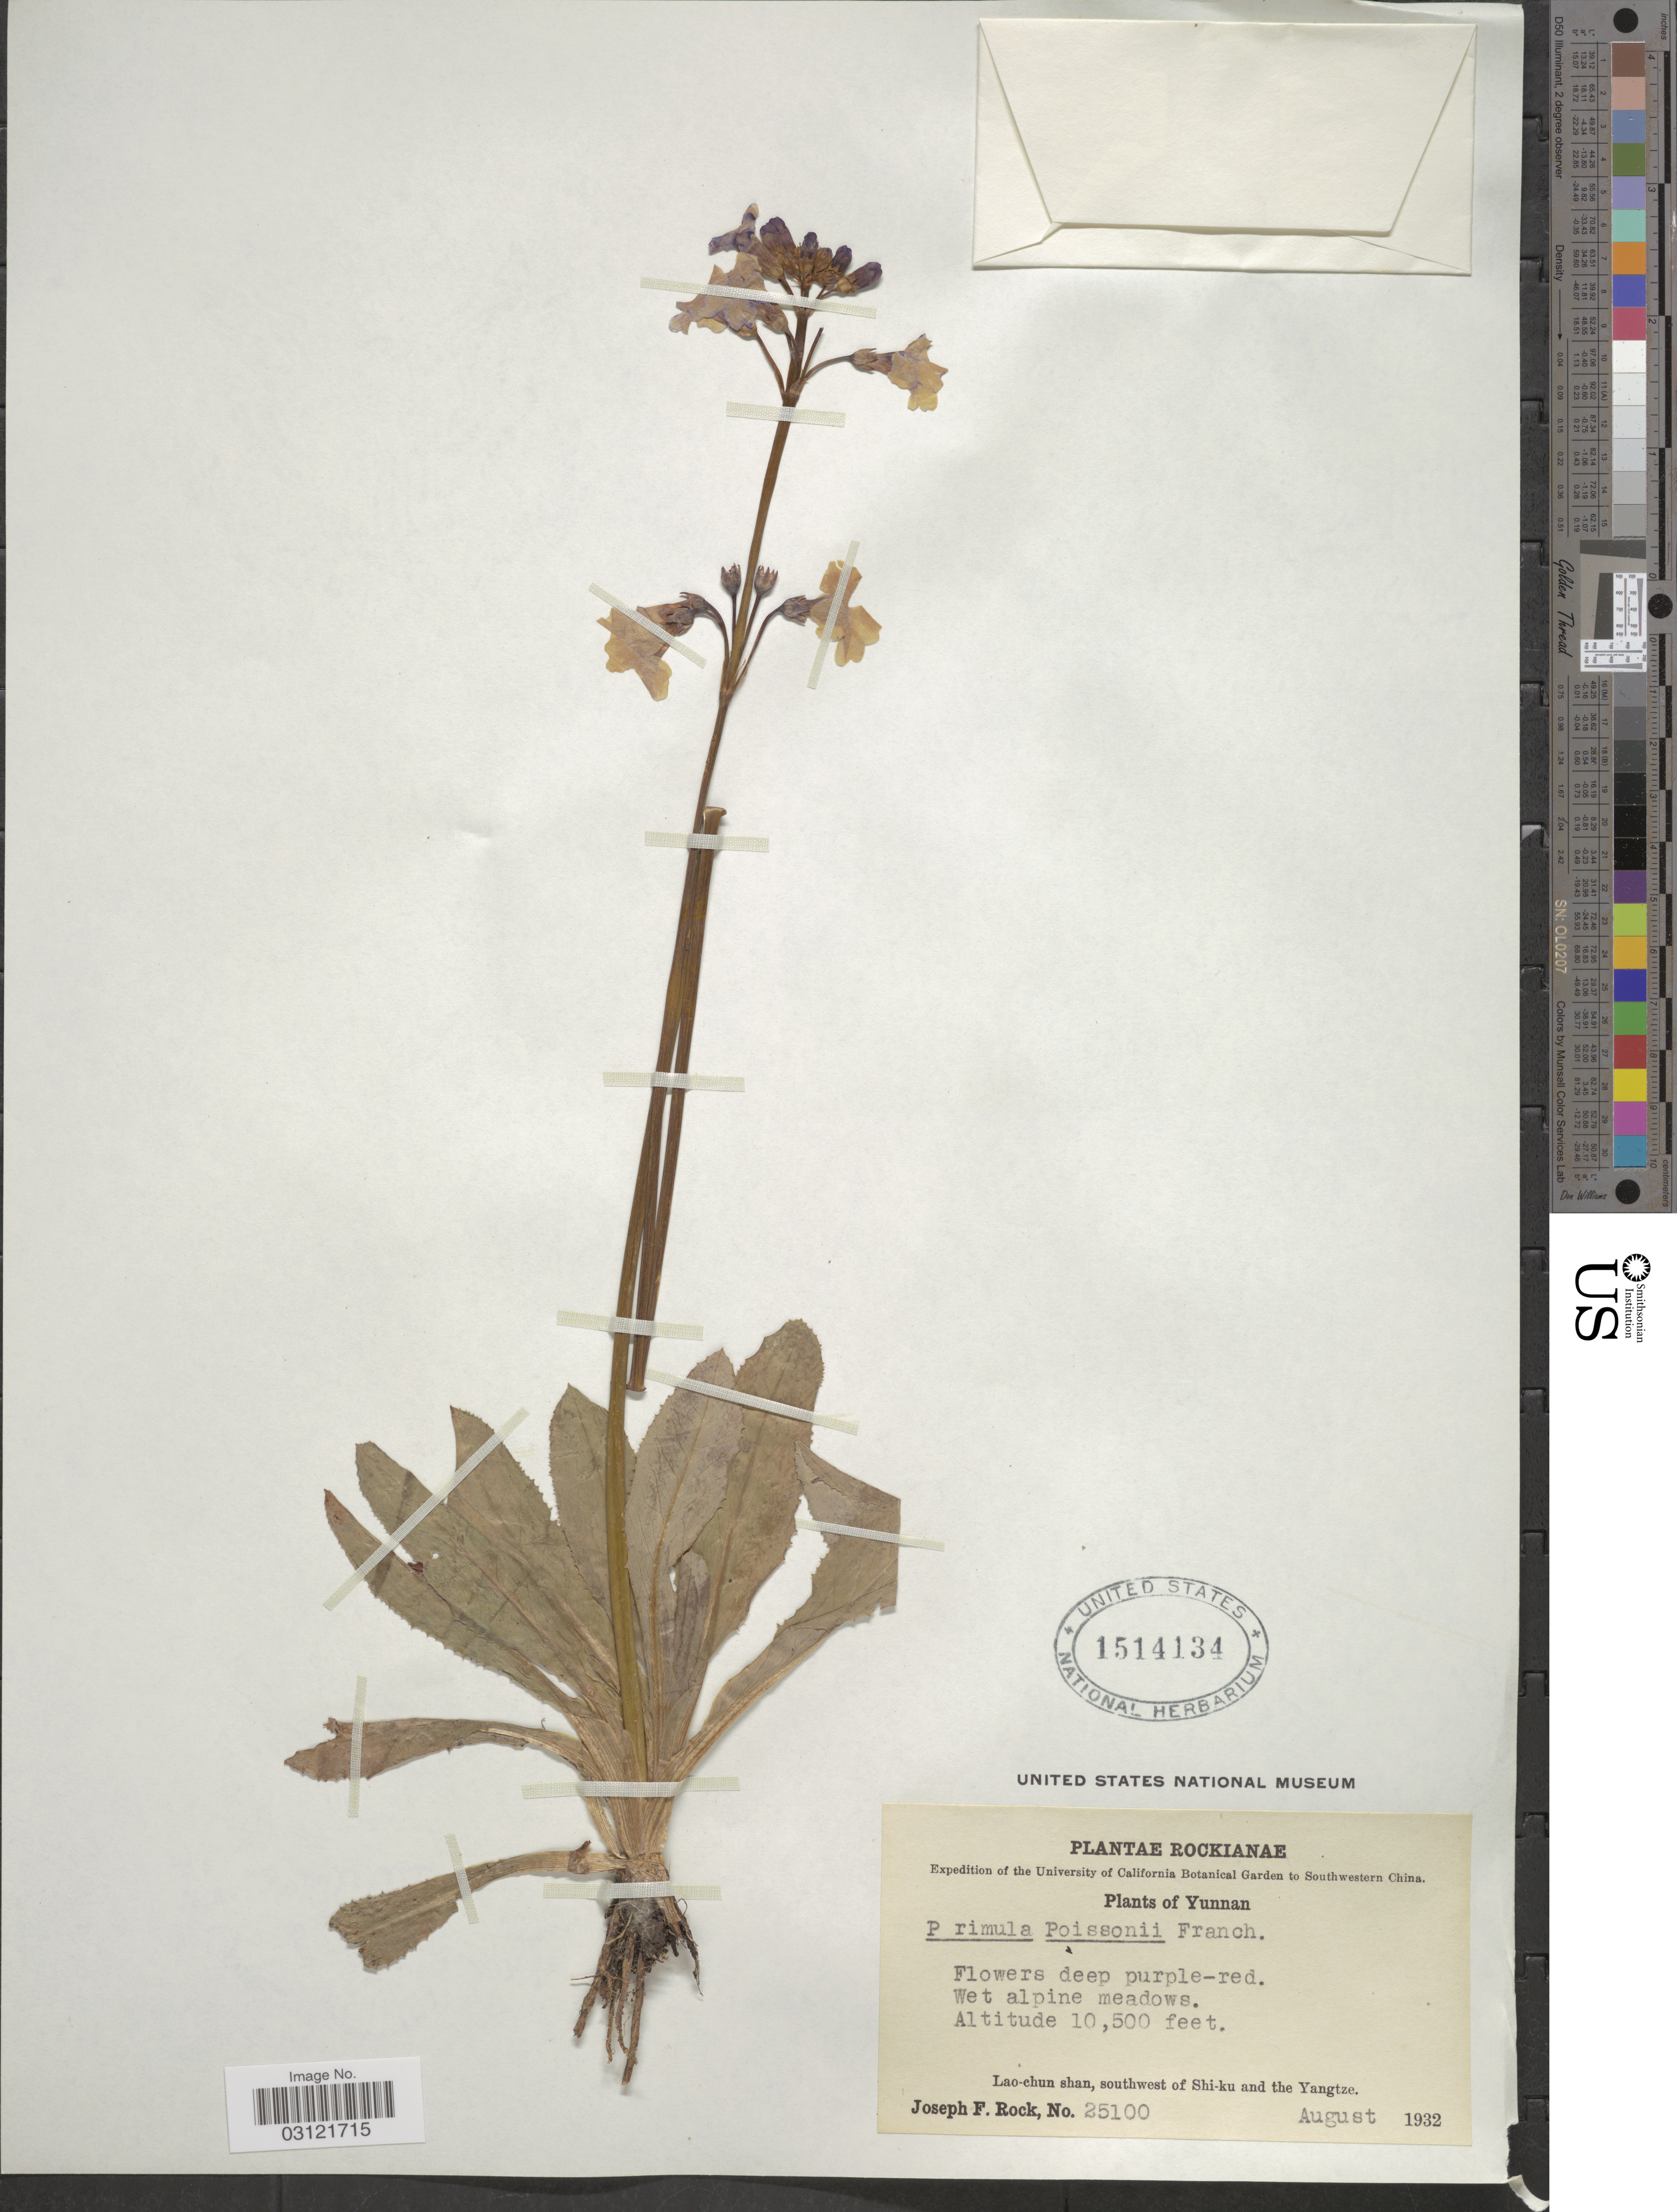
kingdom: Plantae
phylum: Tracheophyta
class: Magnoliopsida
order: Ericales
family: Primulaceae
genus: Primula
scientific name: Primula poissonii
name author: Franch.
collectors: J. F. Rock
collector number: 25100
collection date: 1932-08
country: China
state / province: Yunnan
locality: Southwestern China. Lao-chun shan, southwest of Shi-ku and the Yangtze.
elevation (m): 3200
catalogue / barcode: US 1514134